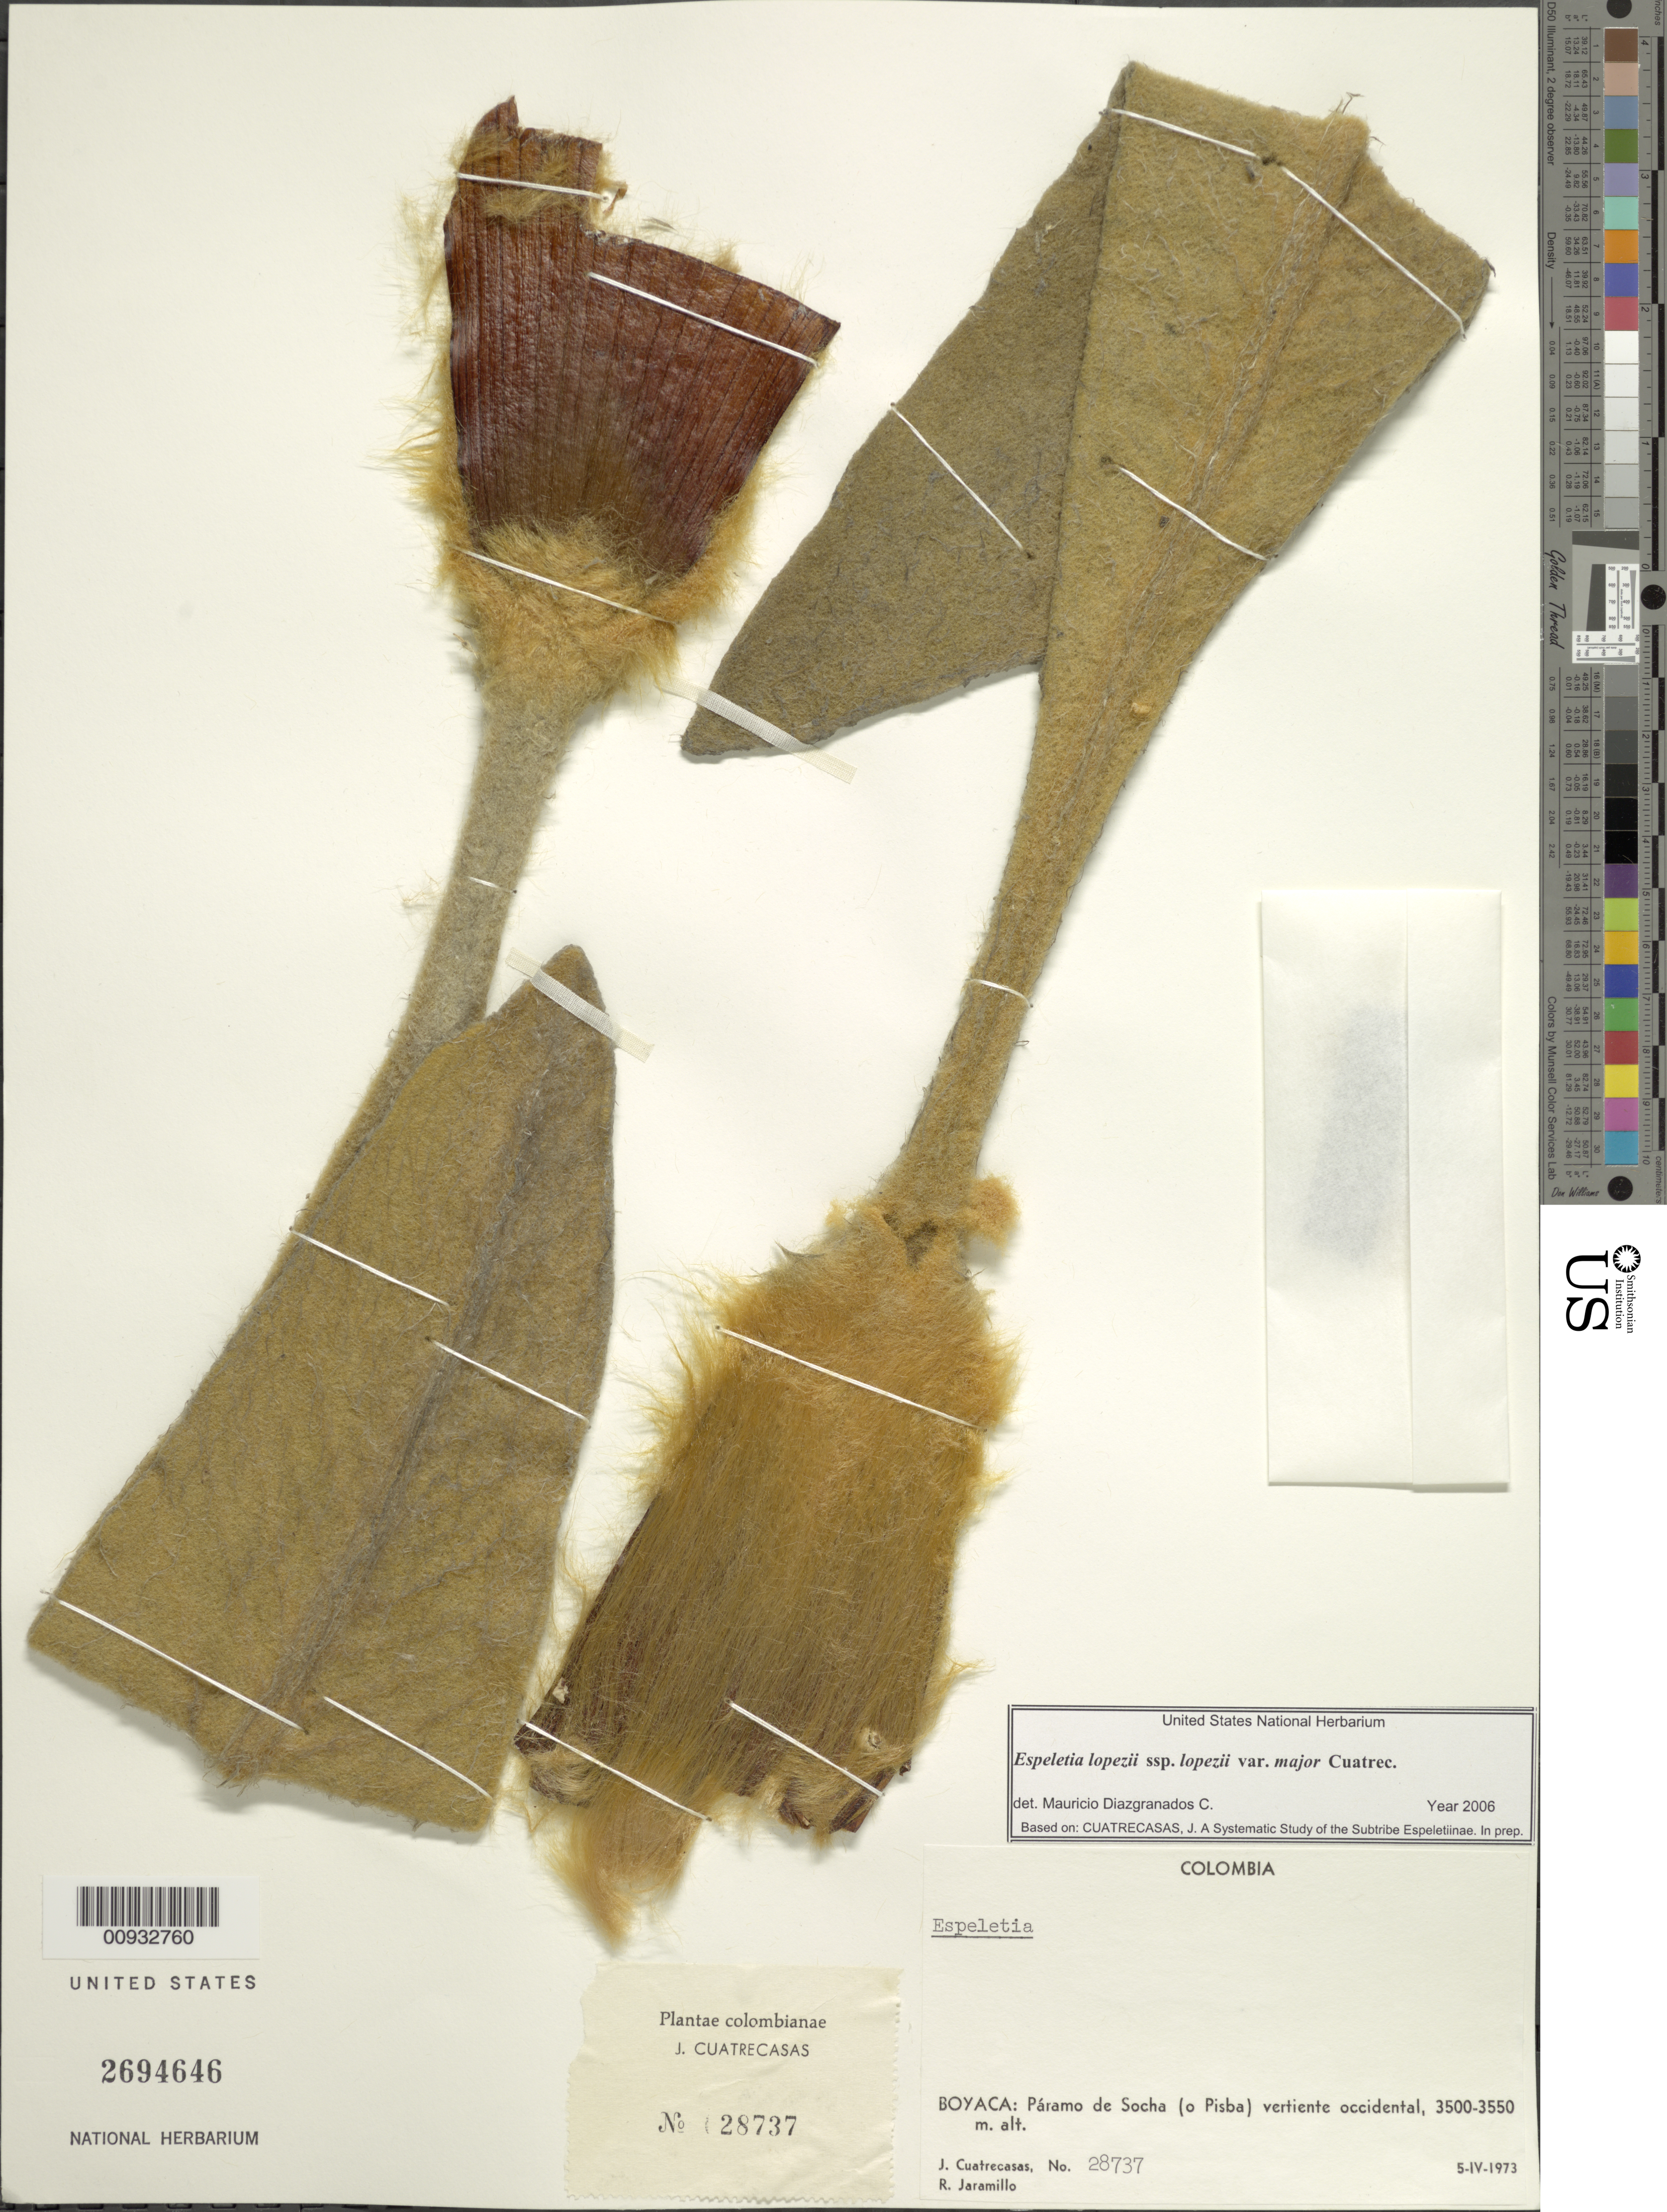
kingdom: Plantae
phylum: Tracheophyta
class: Magnoliopsida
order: Asterales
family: Asteraceae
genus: Espeletia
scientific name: Espeletia lopezii var. major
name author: Cuatrec.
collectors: J. Cuatrecasas & R. Jaramillo M.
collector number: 28737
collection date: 1973-04-05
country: Colombia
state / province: Boyacá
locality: Paramo de Socha (o Pisba) vertiente occidental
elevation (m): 3500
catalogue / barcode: US 2694646